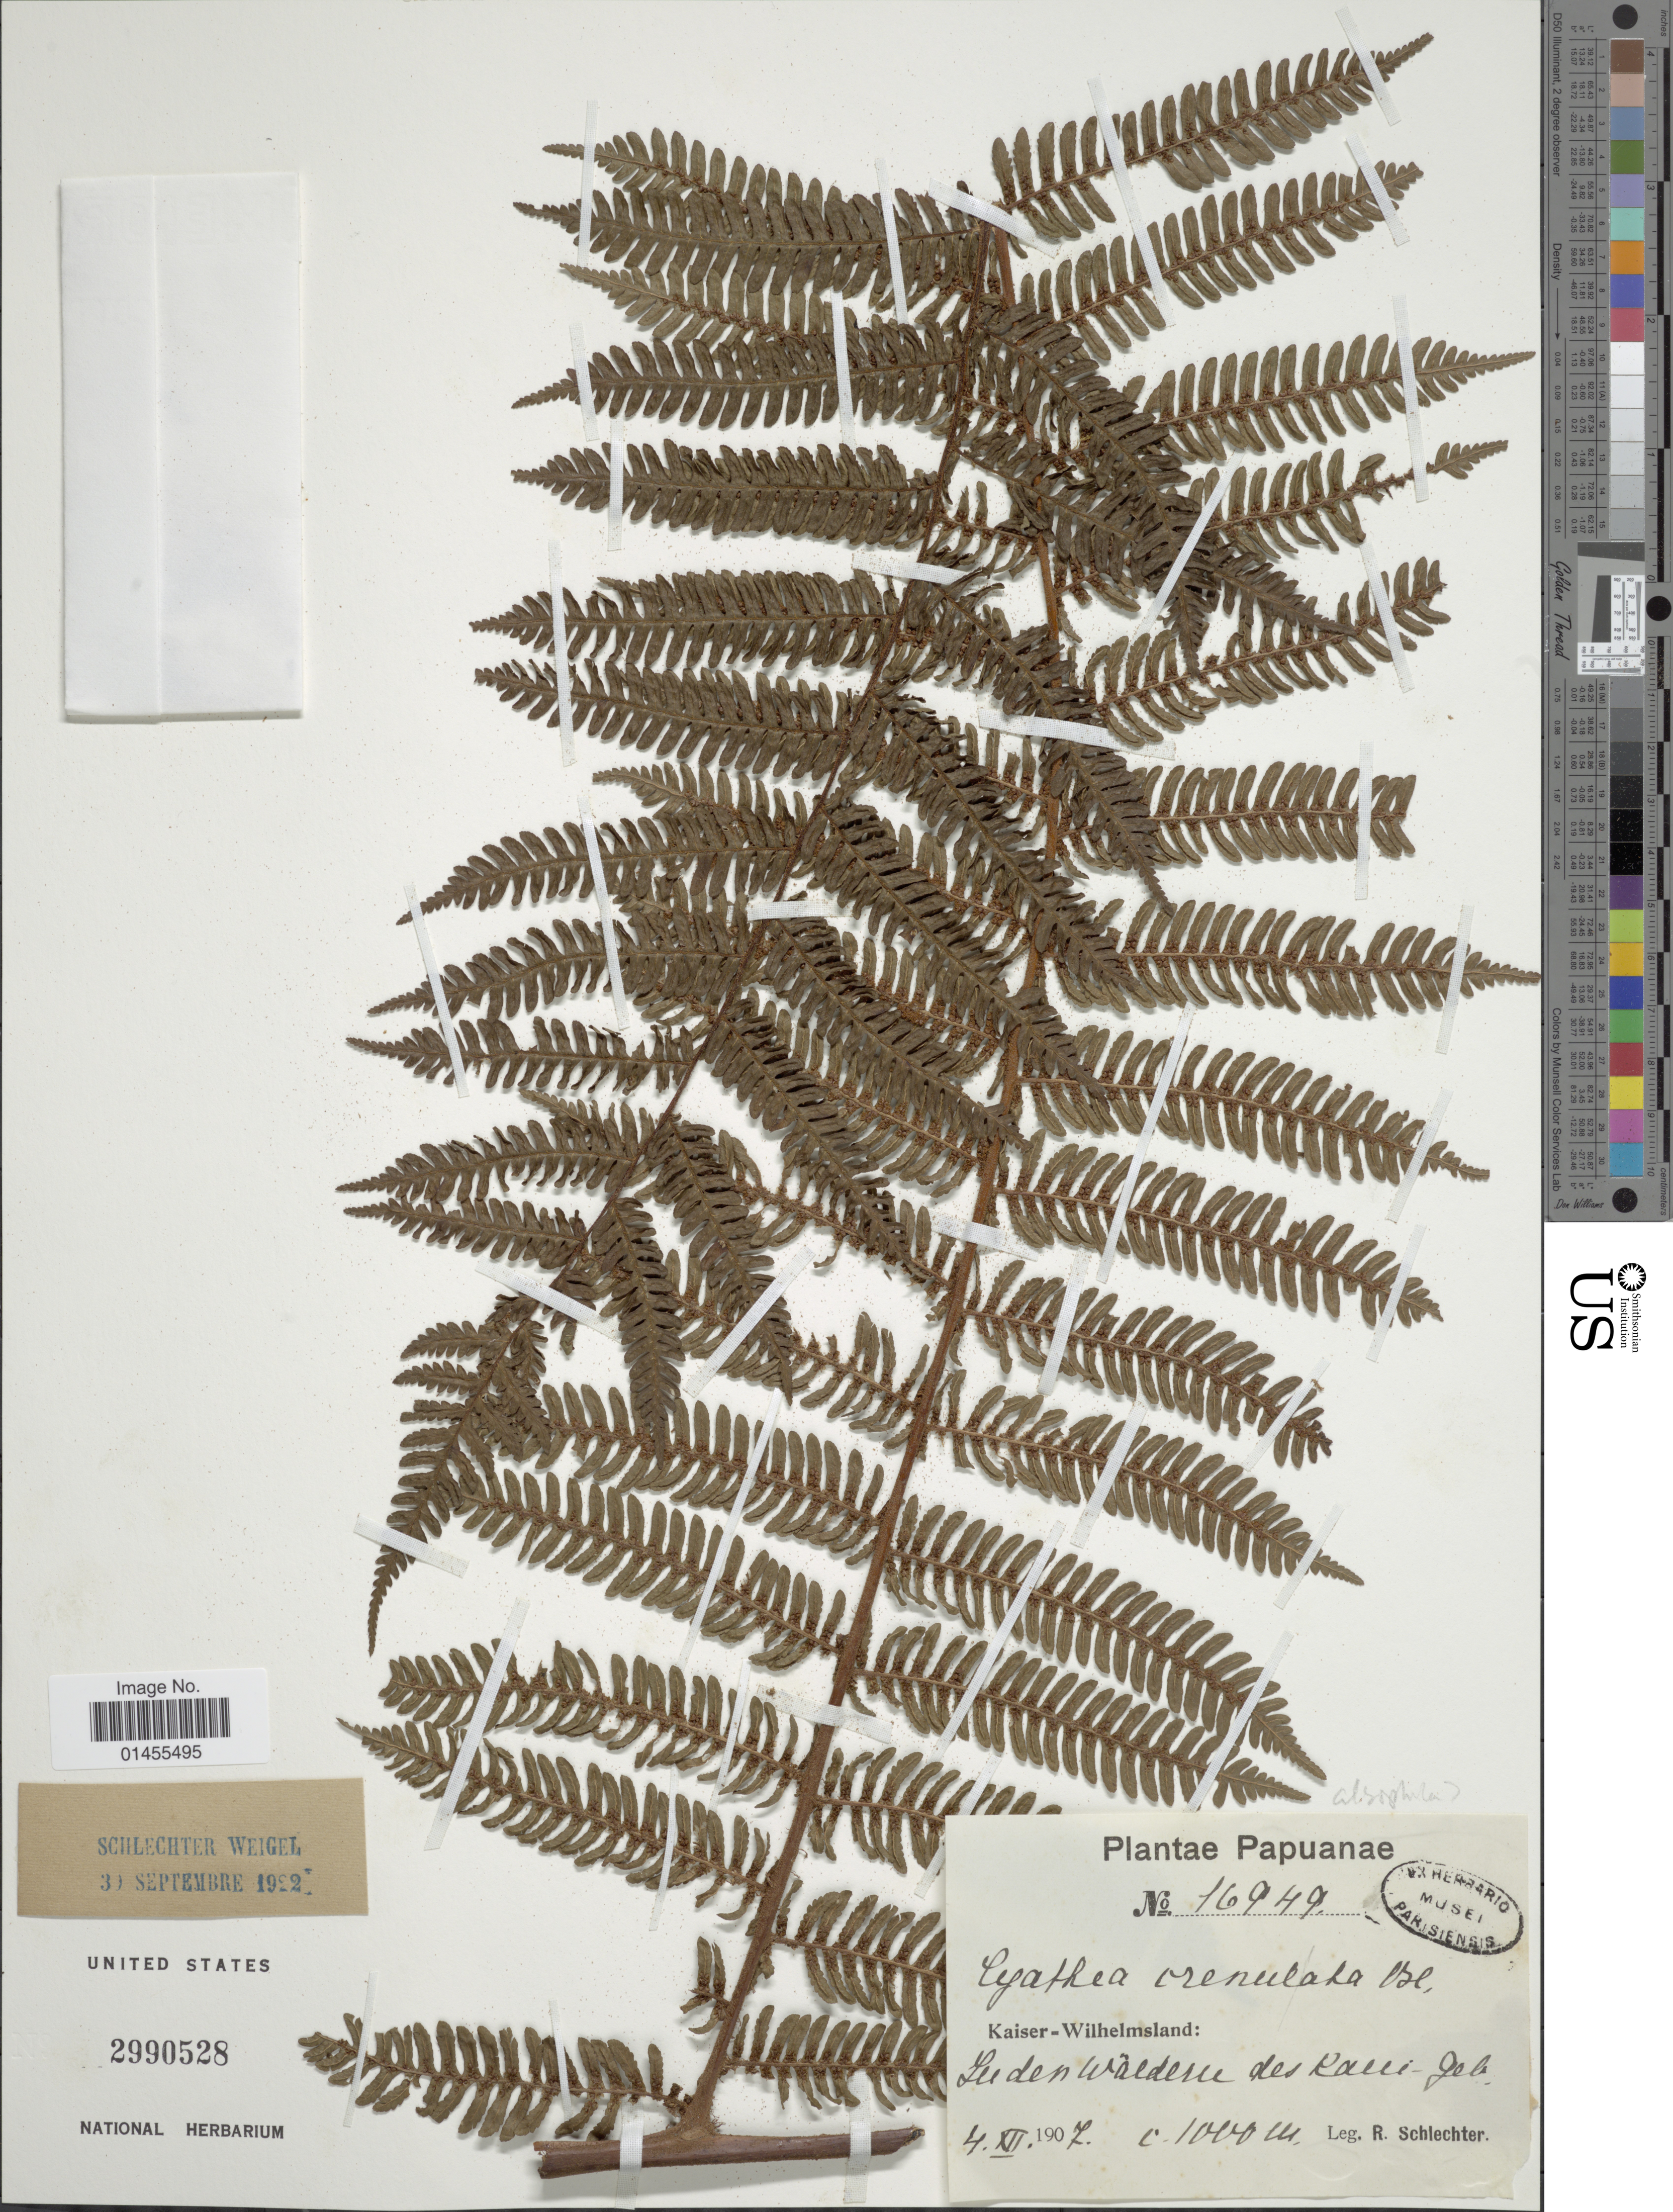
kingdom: Plantae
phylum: Tracheophyta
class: Polypodiopsida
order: Cyatheales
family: Cyatheaceae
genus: Alsophila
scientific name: Alsophila crenulata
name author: Mett. ex Hook.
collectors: F. R. R. Schlechter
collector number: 16949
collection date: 1907-12-04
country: Papua New Guinea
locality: Kaiser-Wilhelmsland: In den Wäldern des Keni-geb.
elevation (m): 1000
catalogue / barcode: US 299052